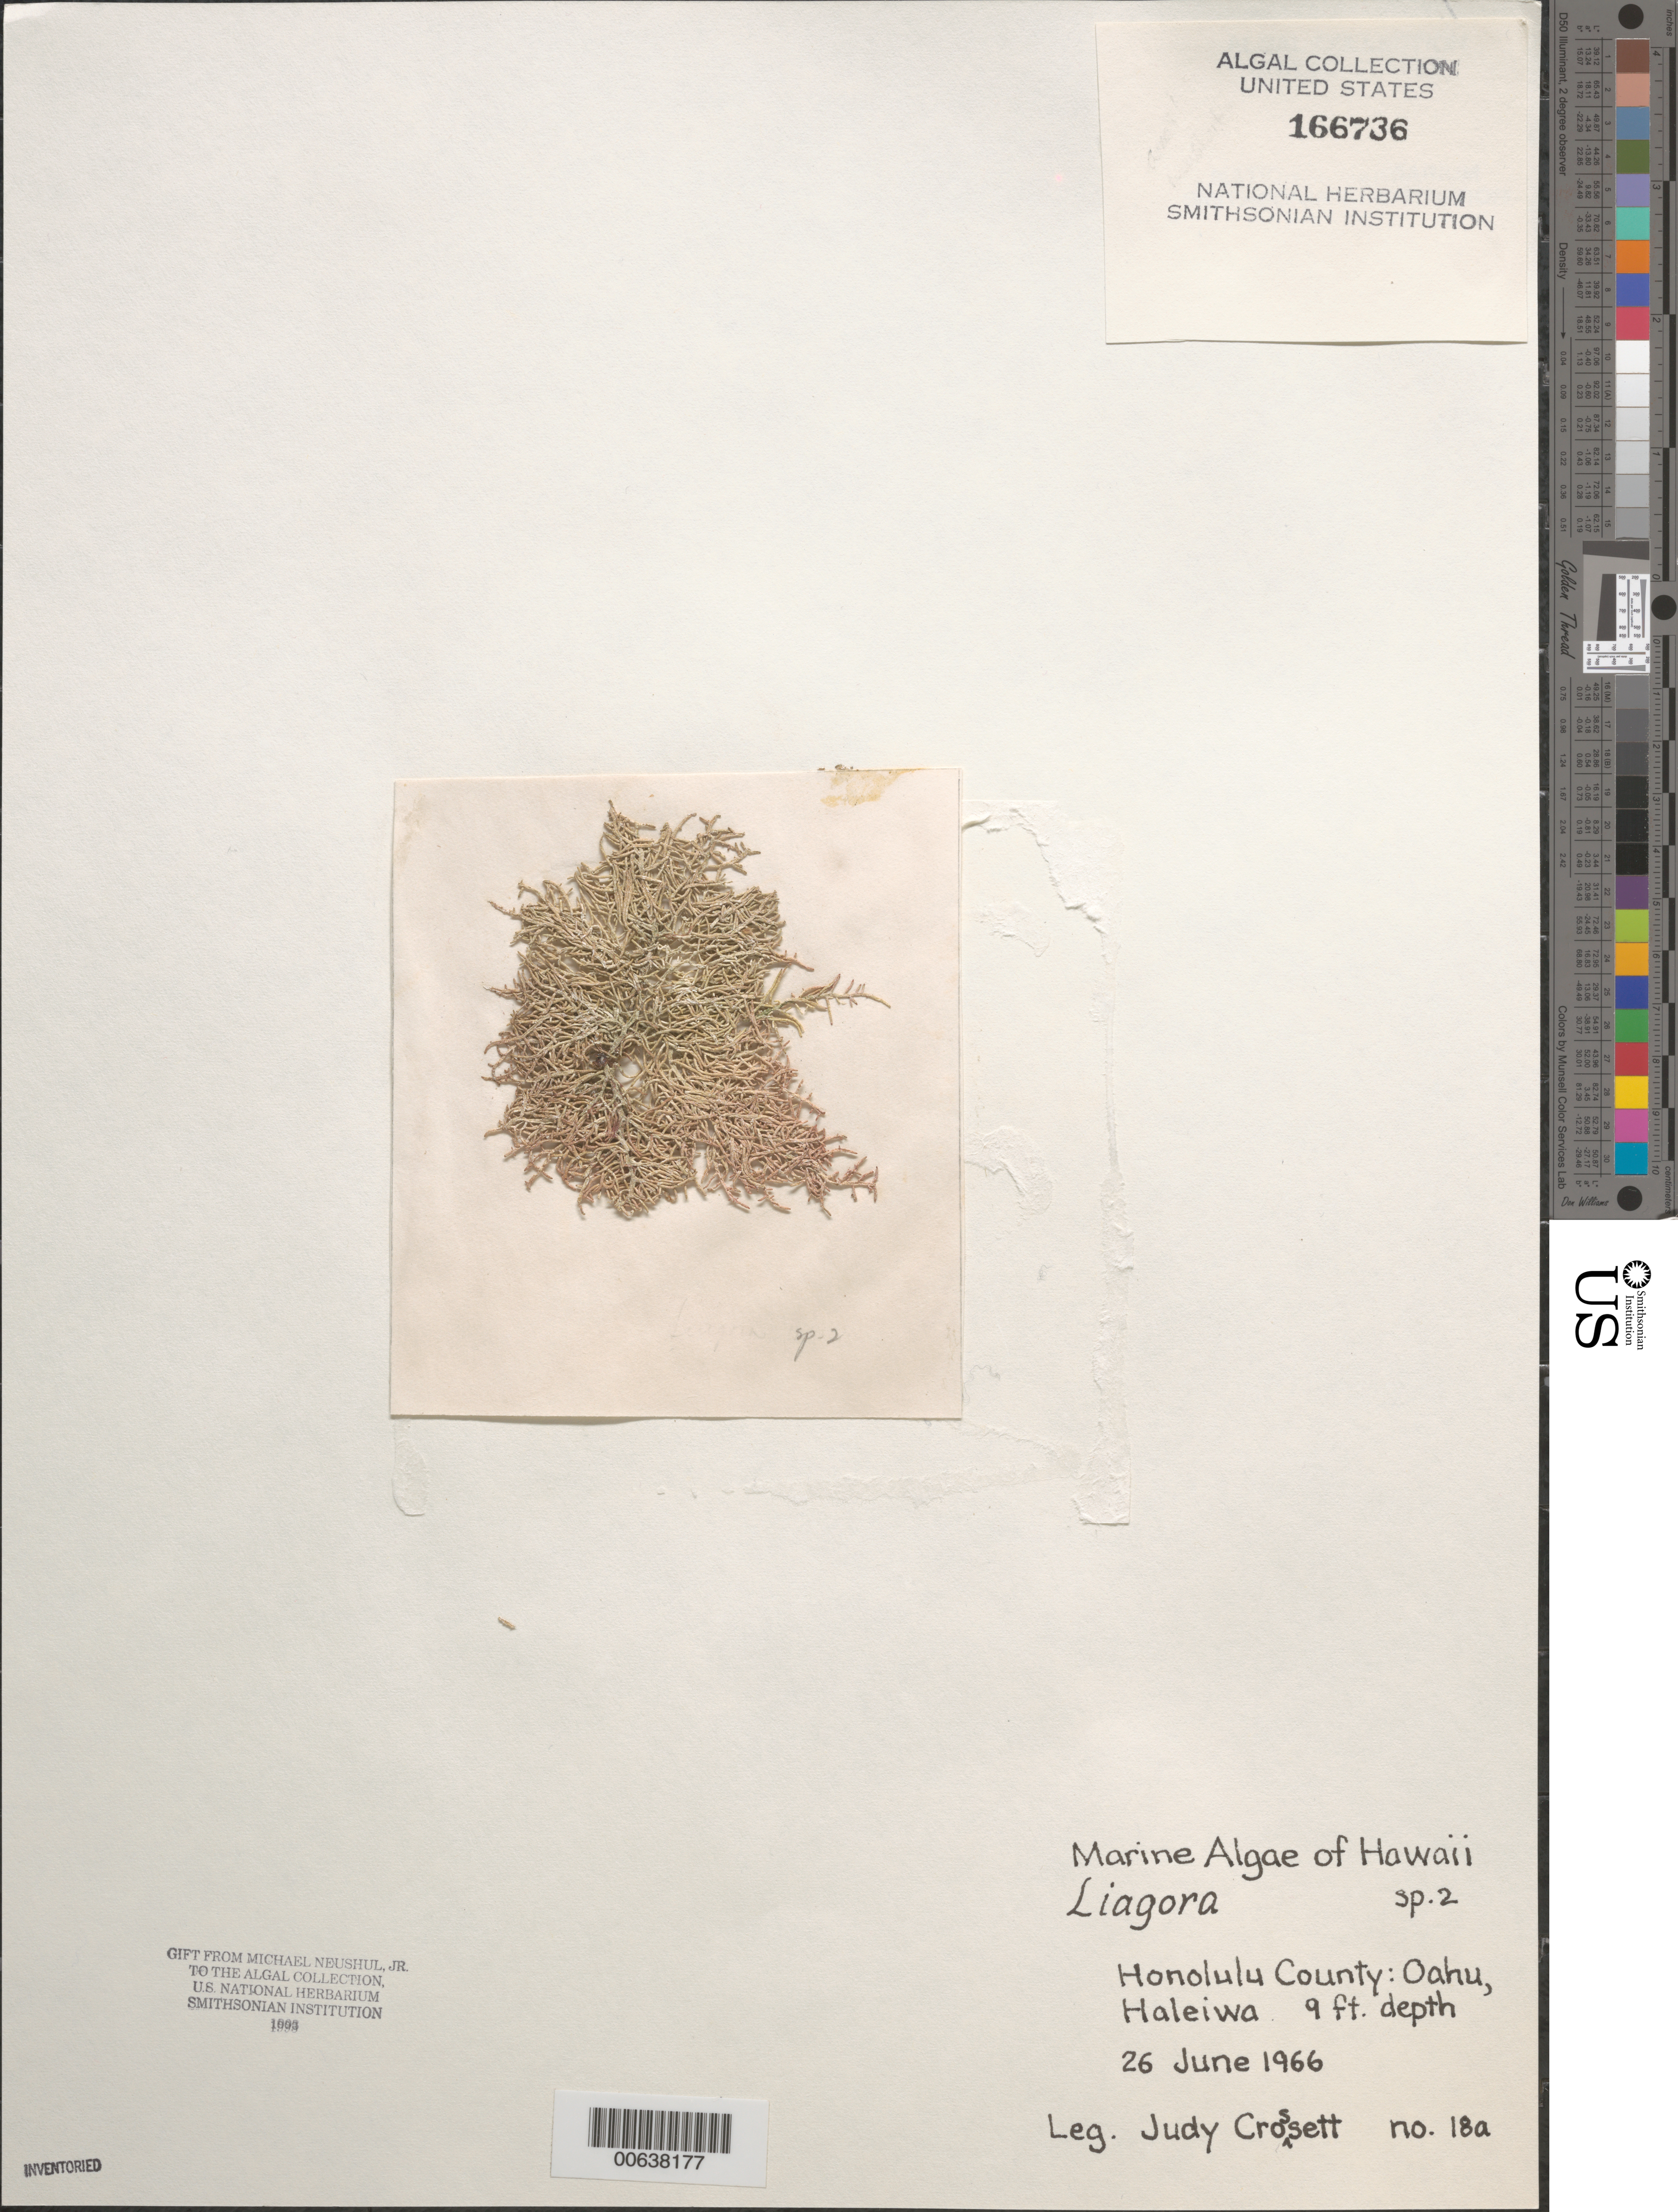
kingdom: Plantae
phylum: Rhodophyta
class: Florideophyceae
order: Nemaliales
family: Liagoraceae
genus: Liagora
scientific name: Liagora sp.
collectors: J. Crossett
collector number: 18a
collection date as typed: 26 Jun 1966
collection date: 1966-06-26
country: United States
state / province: Hawaii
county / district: Honolulu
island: Oahu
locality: Haleiwa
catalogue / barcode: US 166736